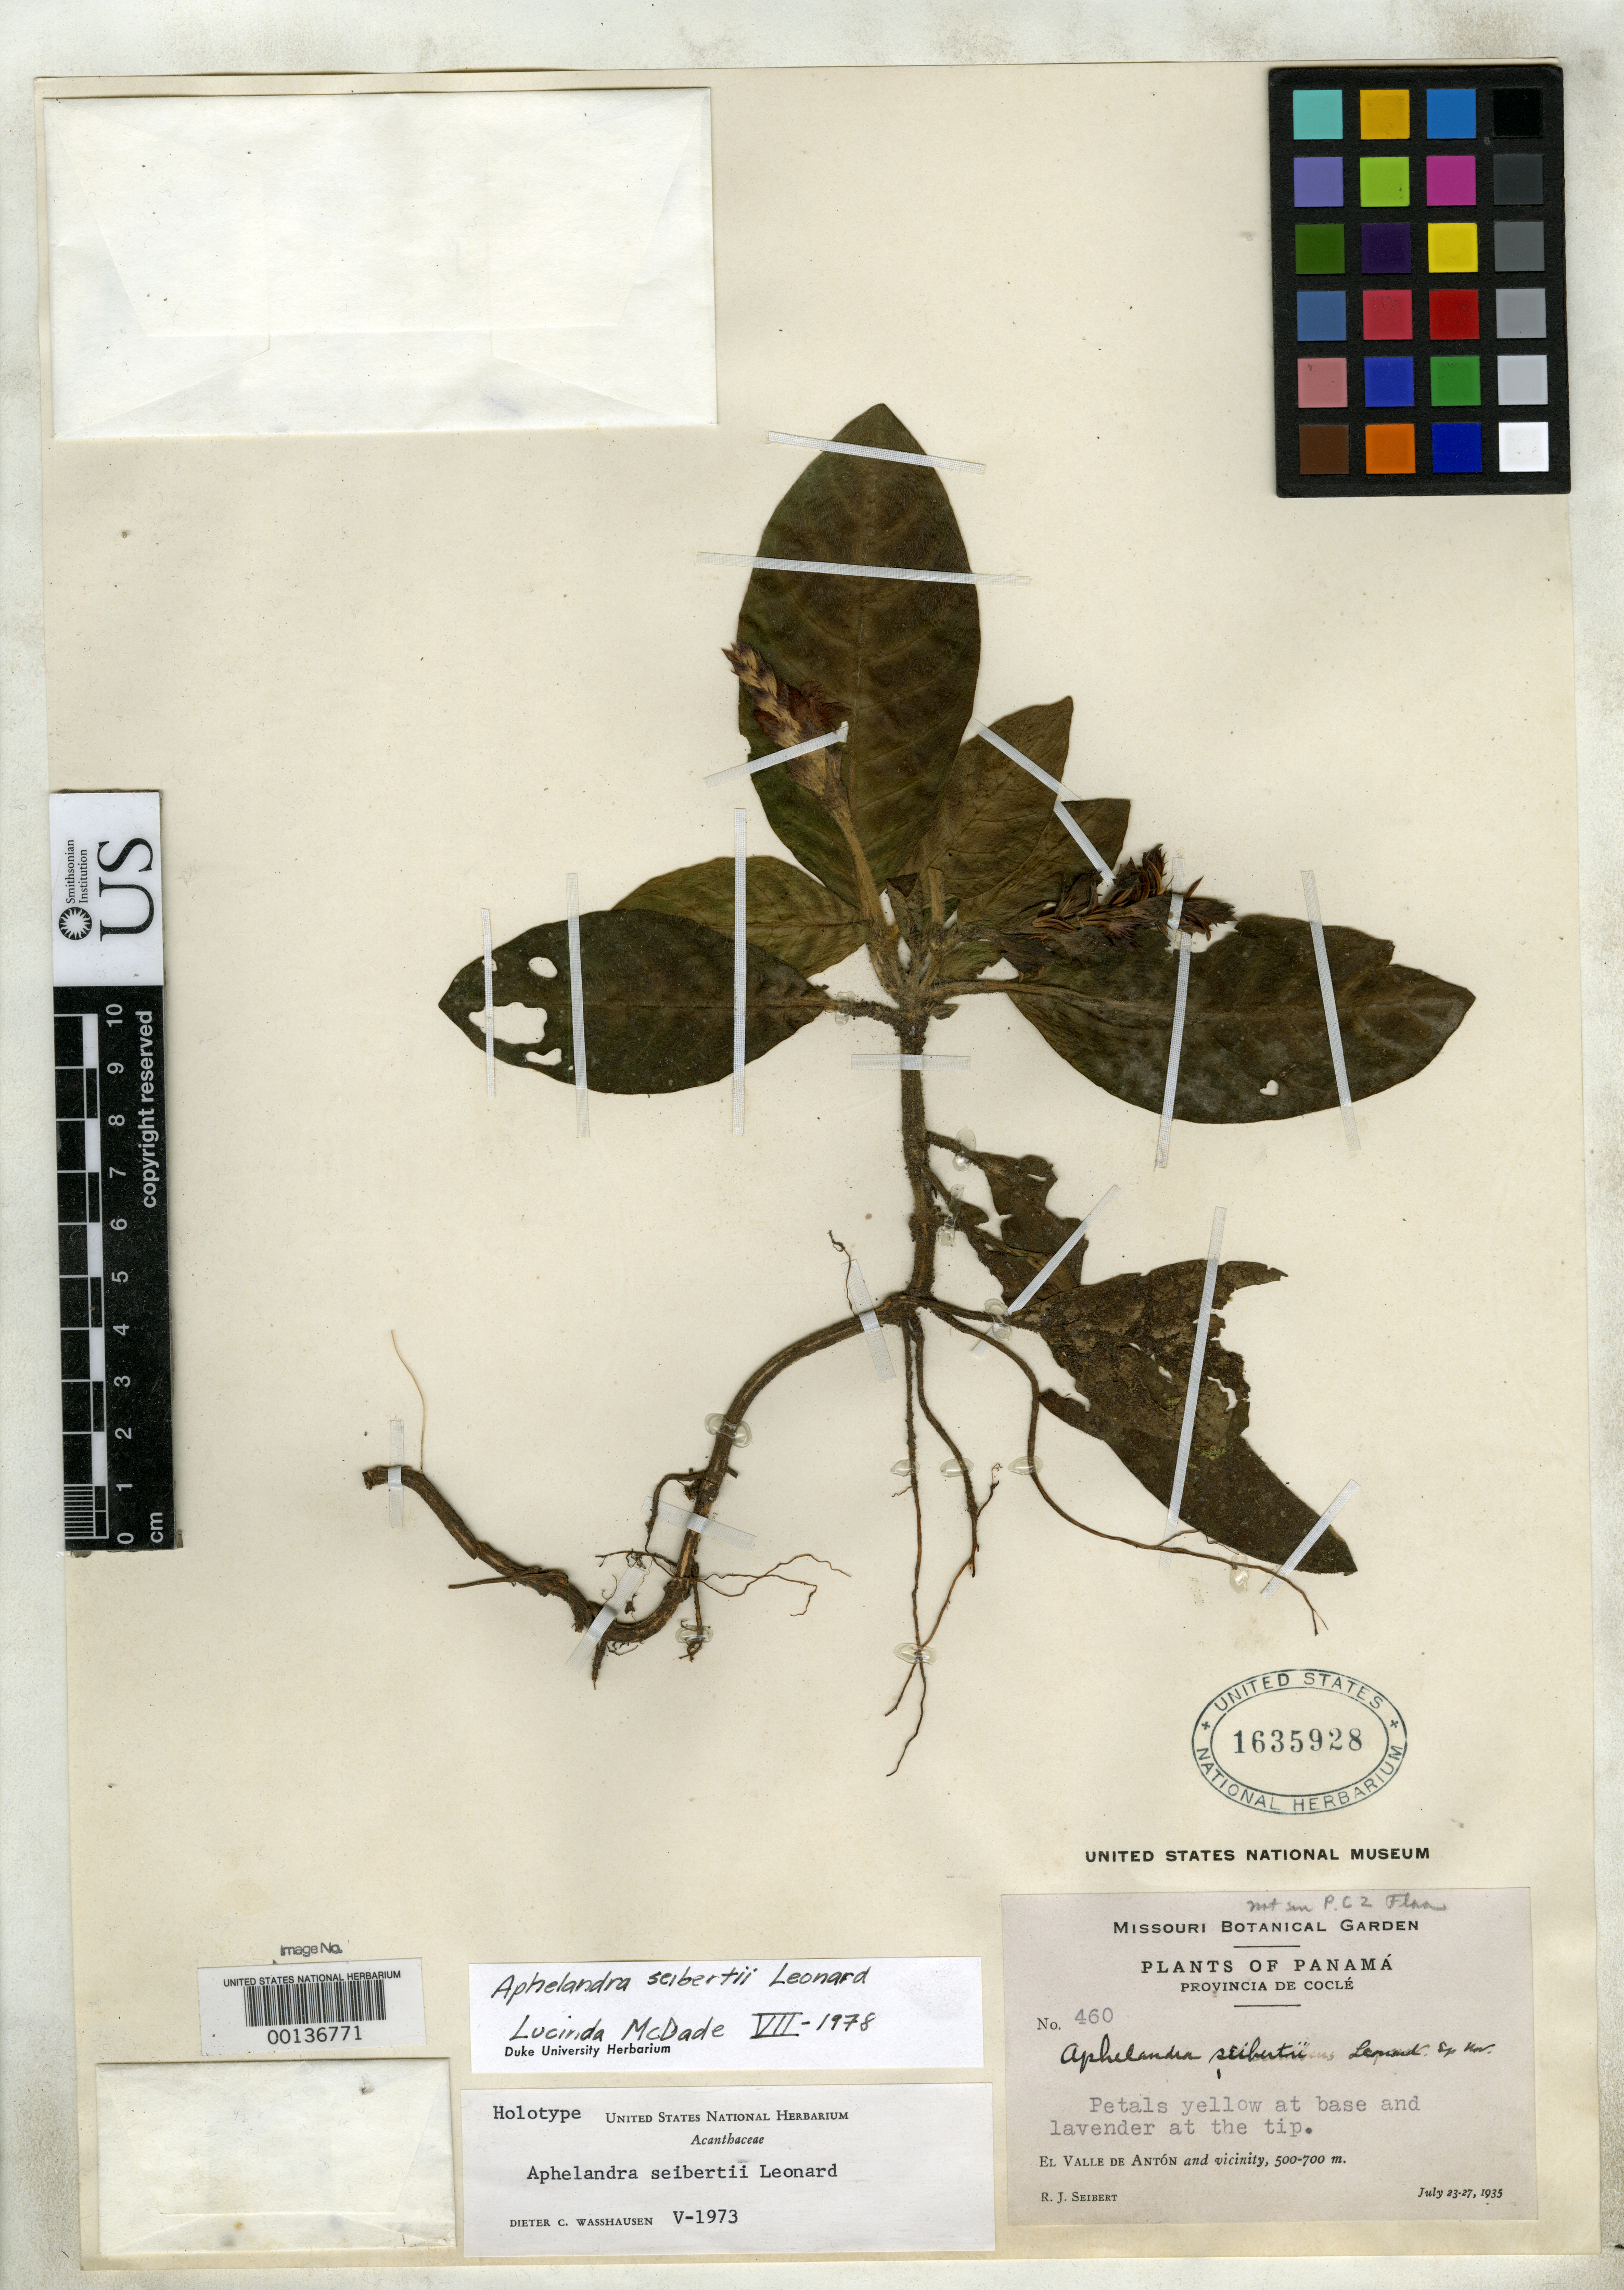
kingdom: Plantae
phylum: Tracheophyta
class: Magnoliopsida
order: Lamiales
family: Acanthaceae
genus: Aphelandra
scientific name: Aphelandra seibertii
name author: Leonard in Woodson & Seibert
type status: Holotype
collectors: R. J. Seibert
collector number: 460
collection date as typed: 23 Jul 1935 to 27 Jul 1935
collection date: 1935-07-23/1935-07-27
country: Panama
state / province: Coclé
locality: El Valle De Anton.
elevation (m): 500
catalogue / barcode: US 1635928